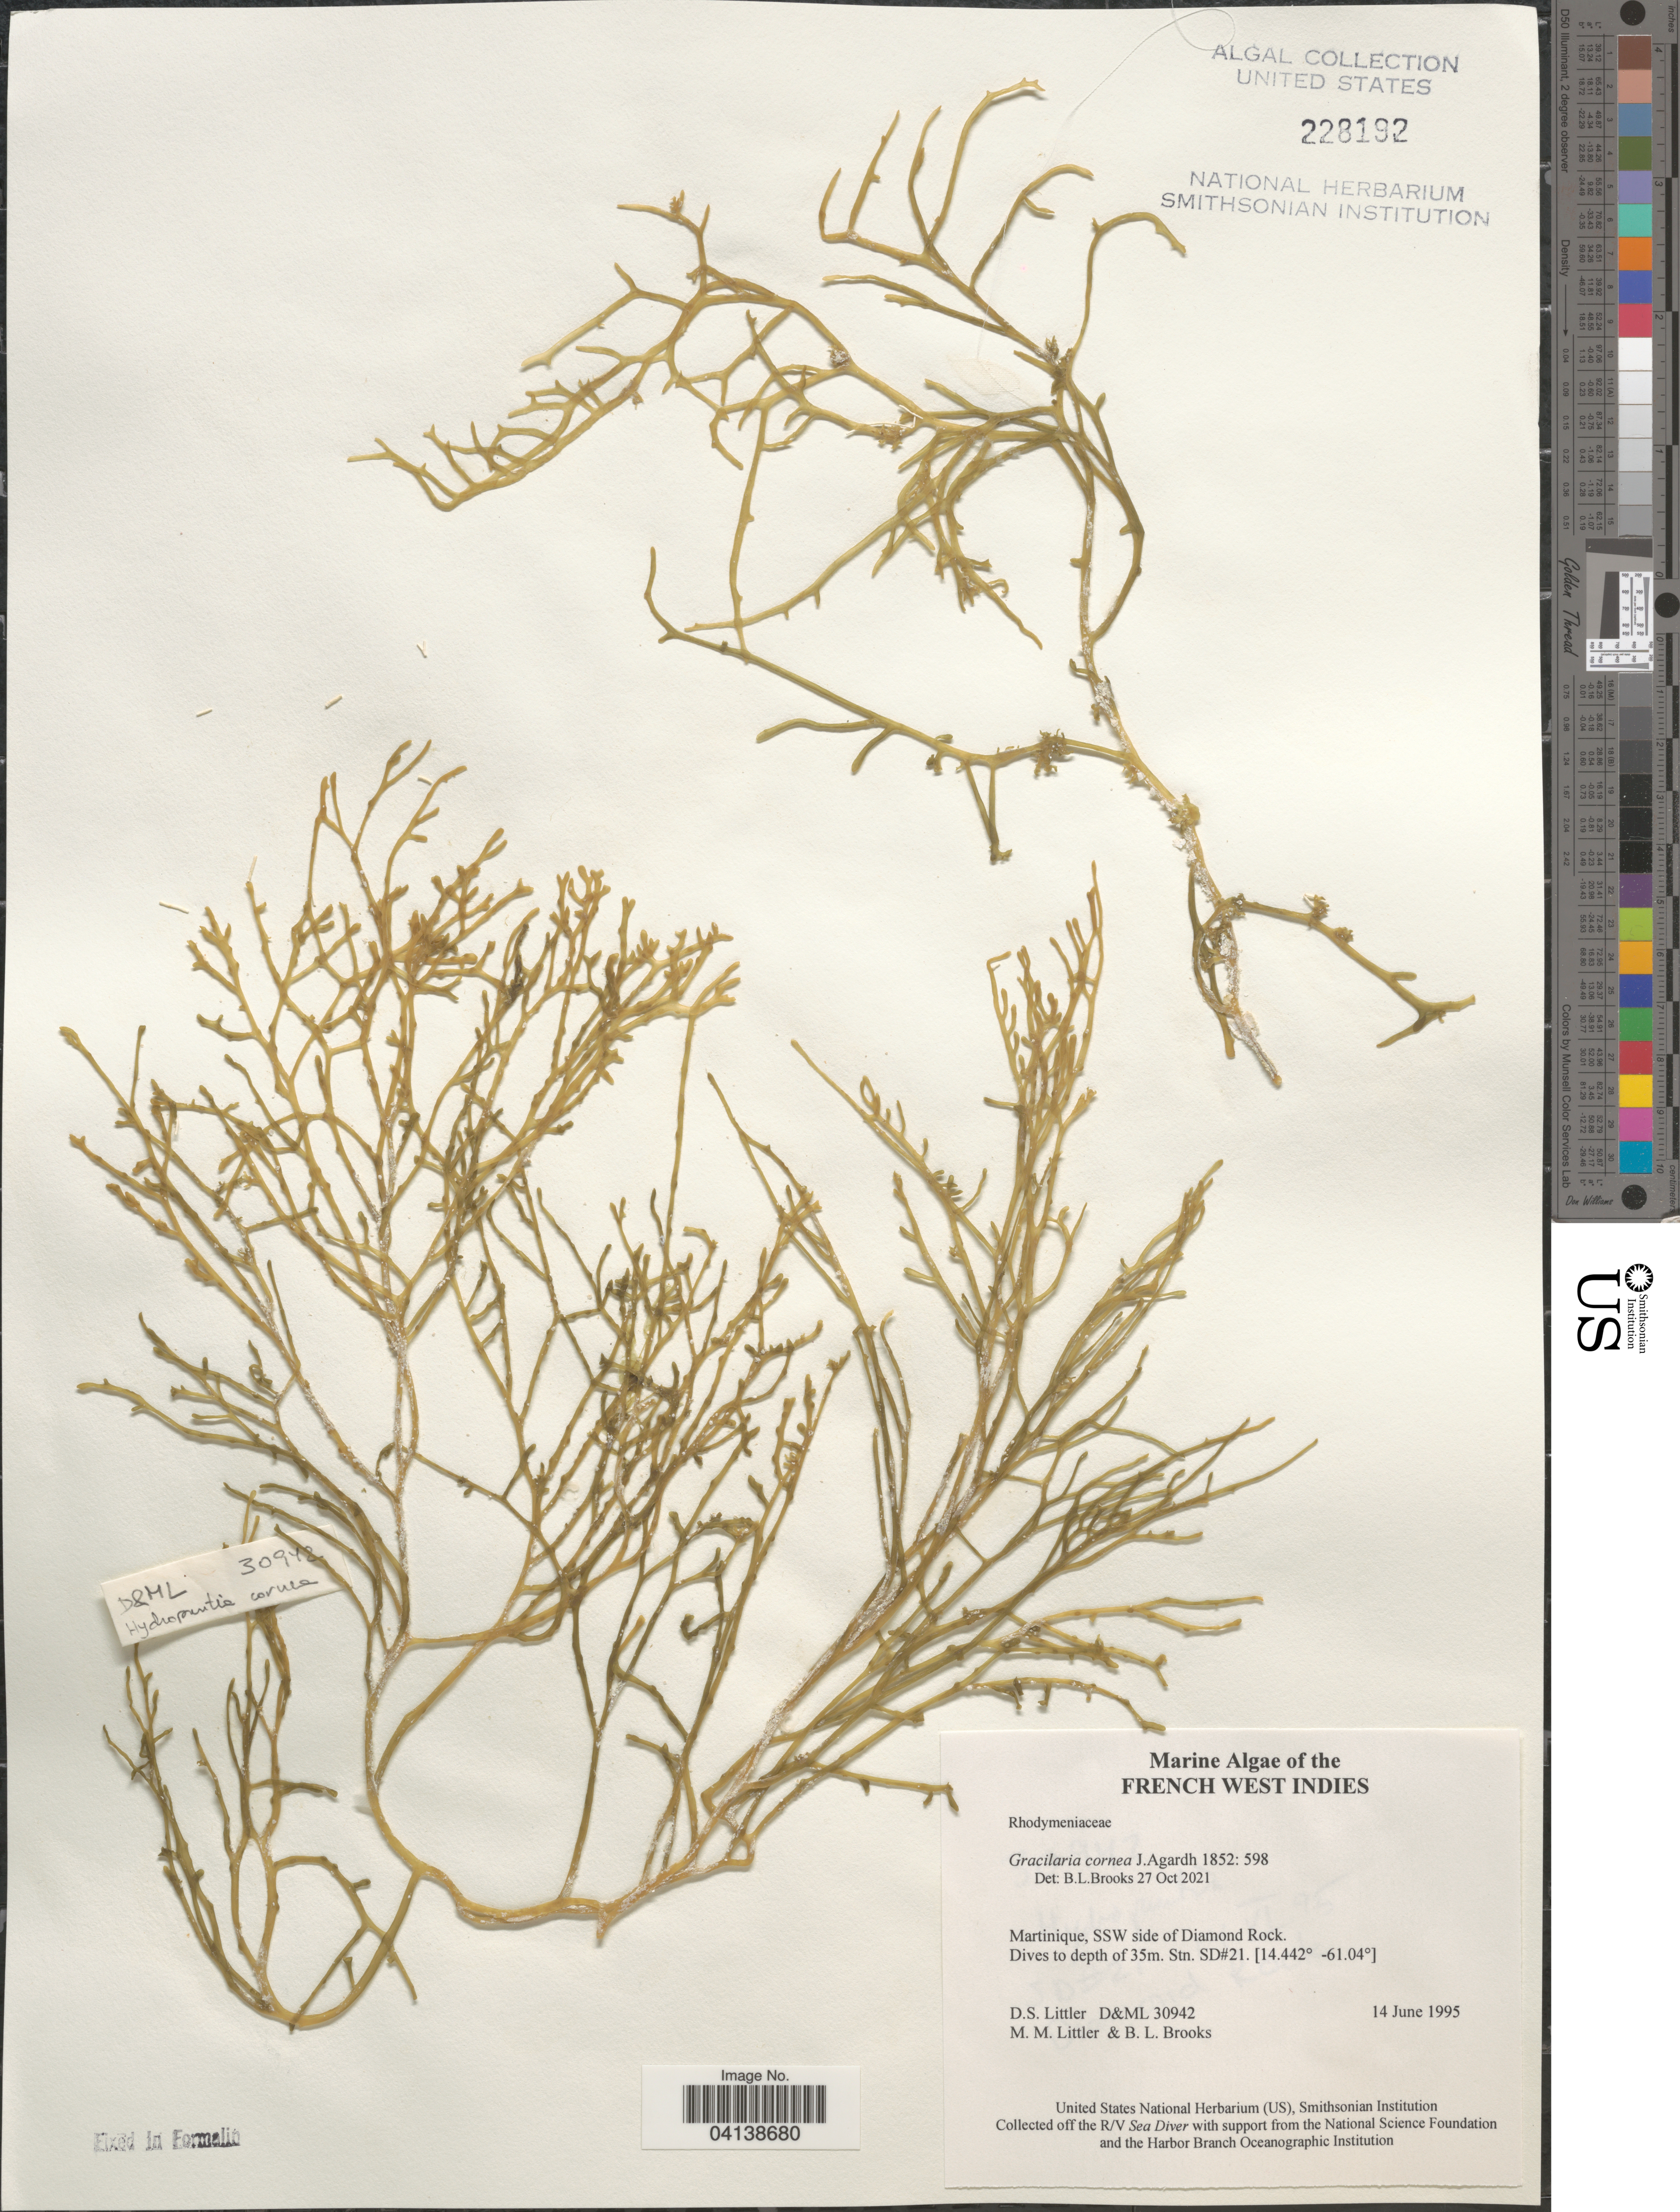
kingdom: Plantae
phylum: Rhodophyta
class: Florideophyceae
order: Gracilariales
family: Gracilariaceae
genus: Gracilaria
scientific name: Gracilaria cornea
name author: J. Agardh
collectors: D. S. Littler & B. Brooks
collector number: D&ML30942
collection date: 1995-06-14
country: Martinique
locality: French West Indies. SSW side of Diamond Rock. Stn. SD#21.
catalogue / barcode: US 228192